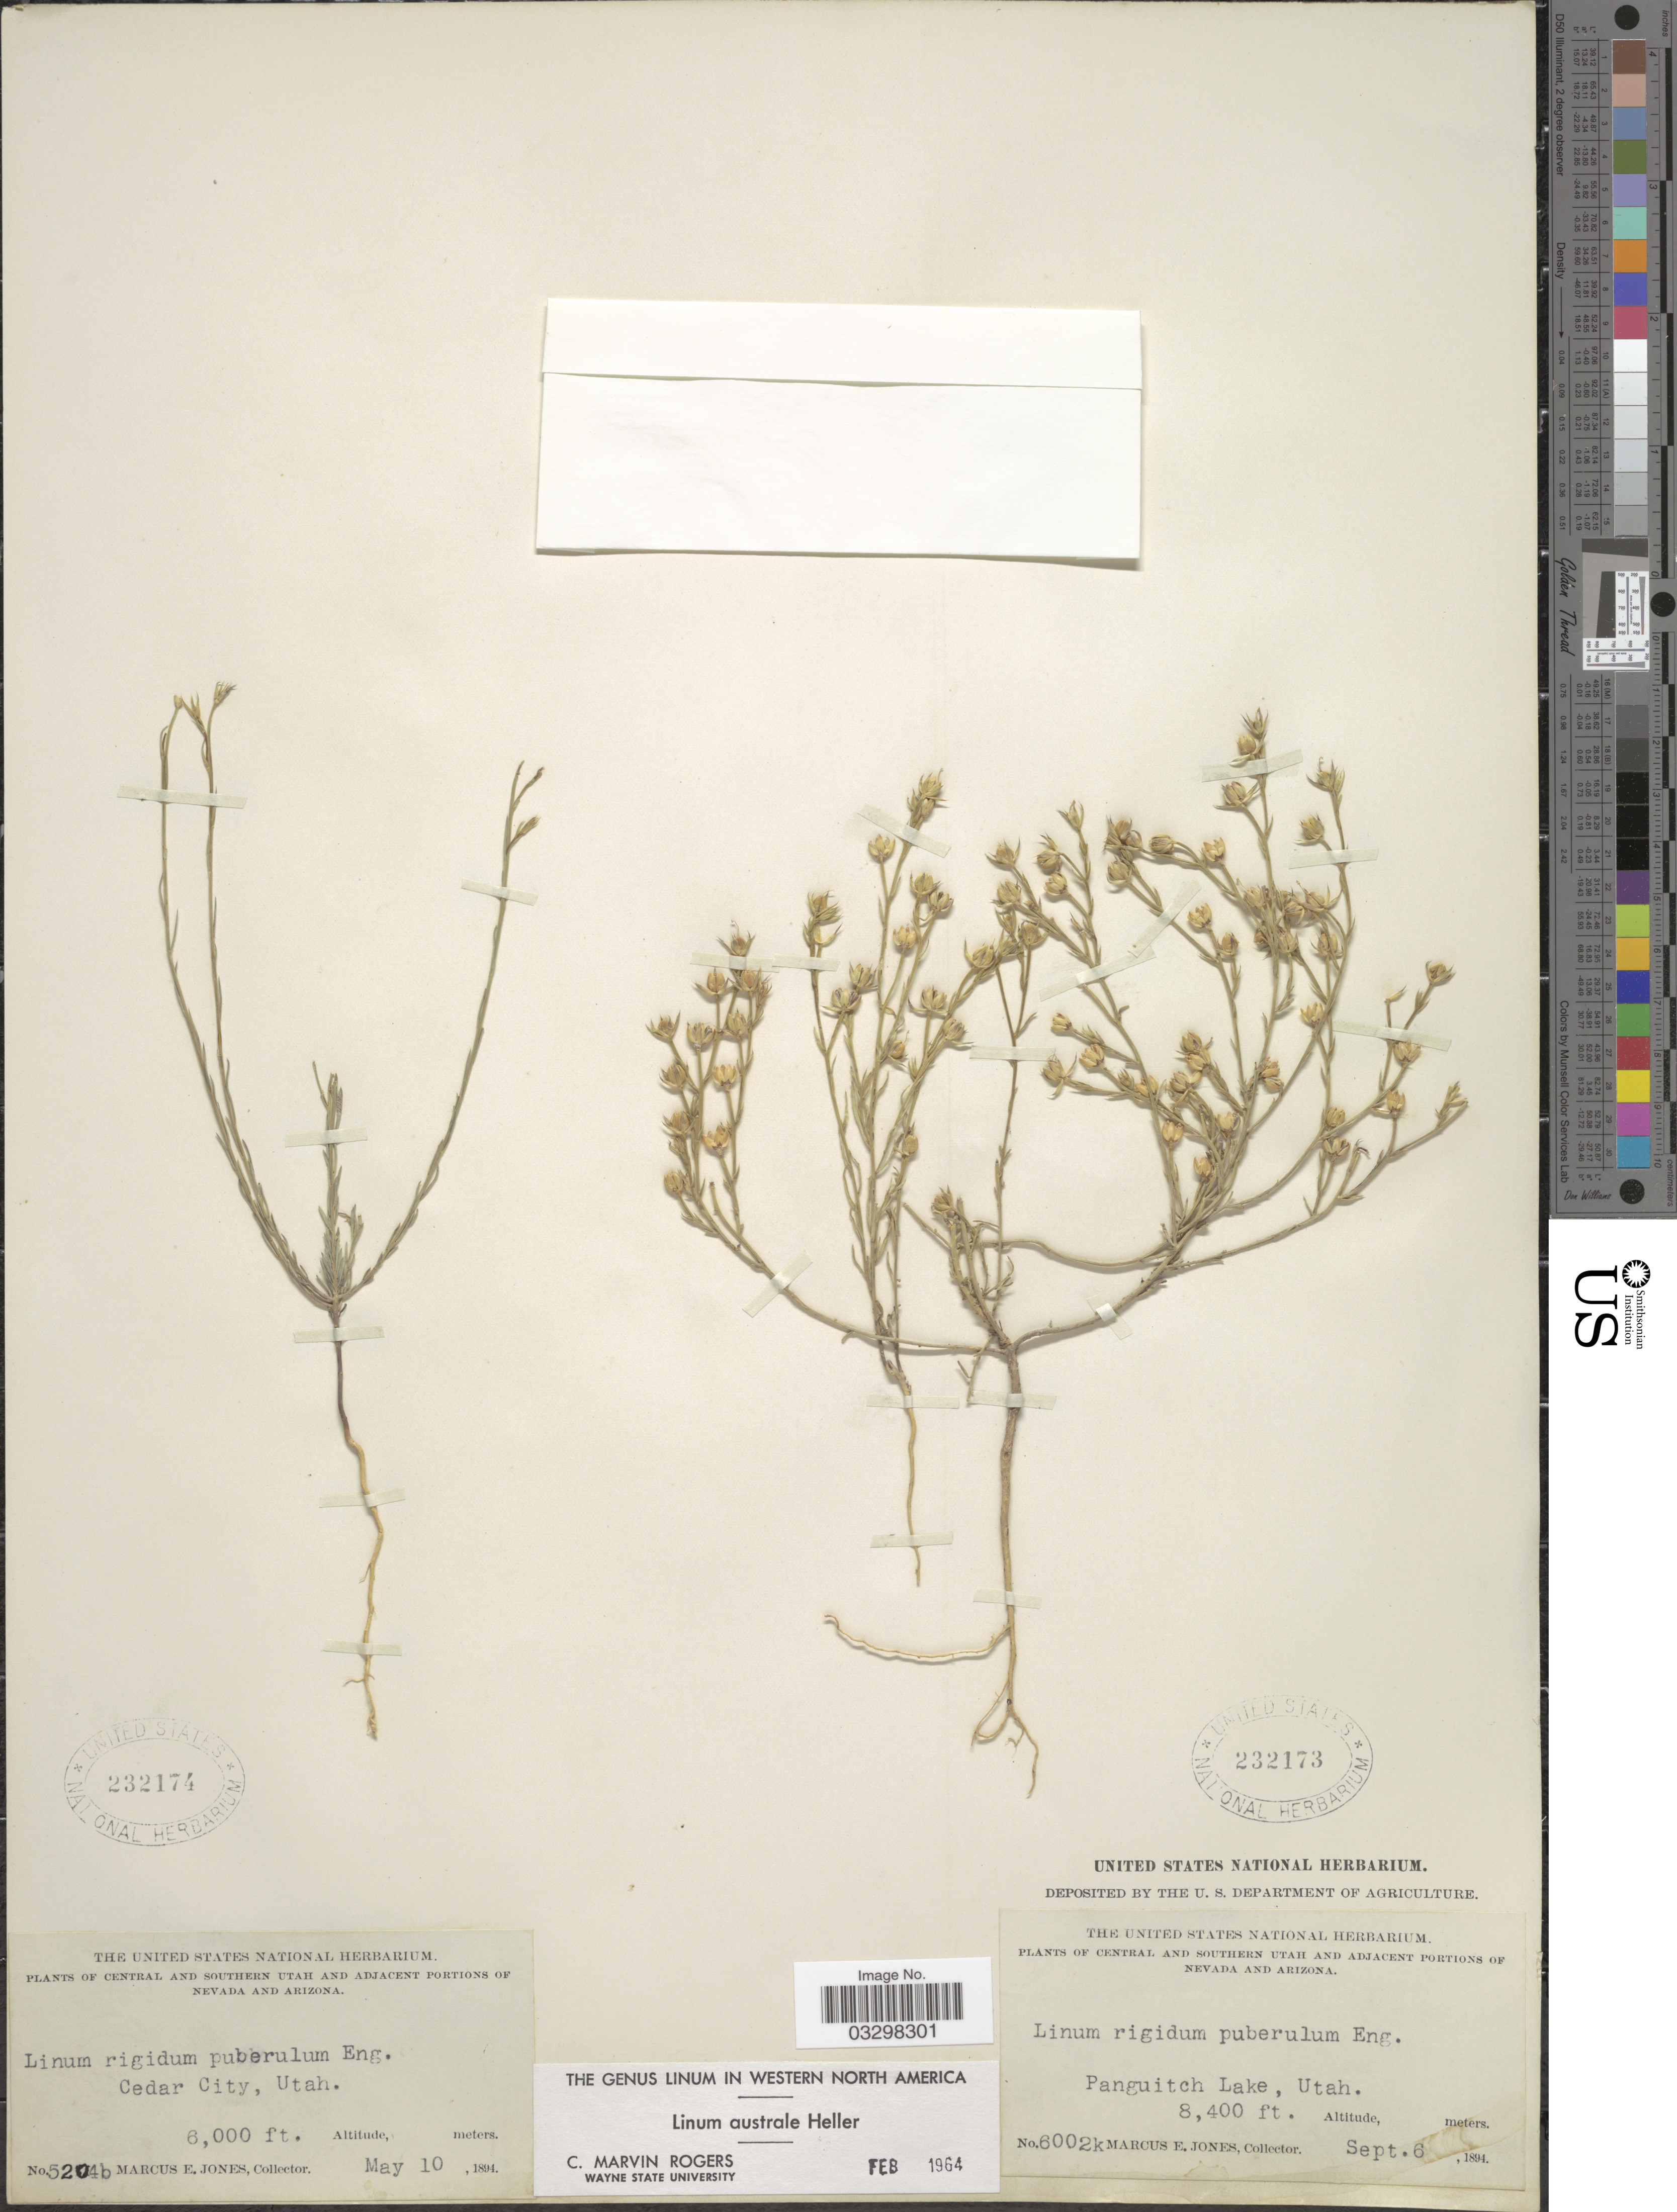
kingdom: Plantae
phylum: Tracheophyta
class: Magnoliopsida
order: Malpighiales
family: Linaceae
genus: Linum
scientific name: Linum australe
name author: A. Heller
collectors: M. E. Jones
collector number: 5204b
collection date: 1894-05-10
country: United States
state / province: Utah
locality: Central and Southern Utah. Cedar City.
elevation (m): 1829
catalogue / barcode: US 232174